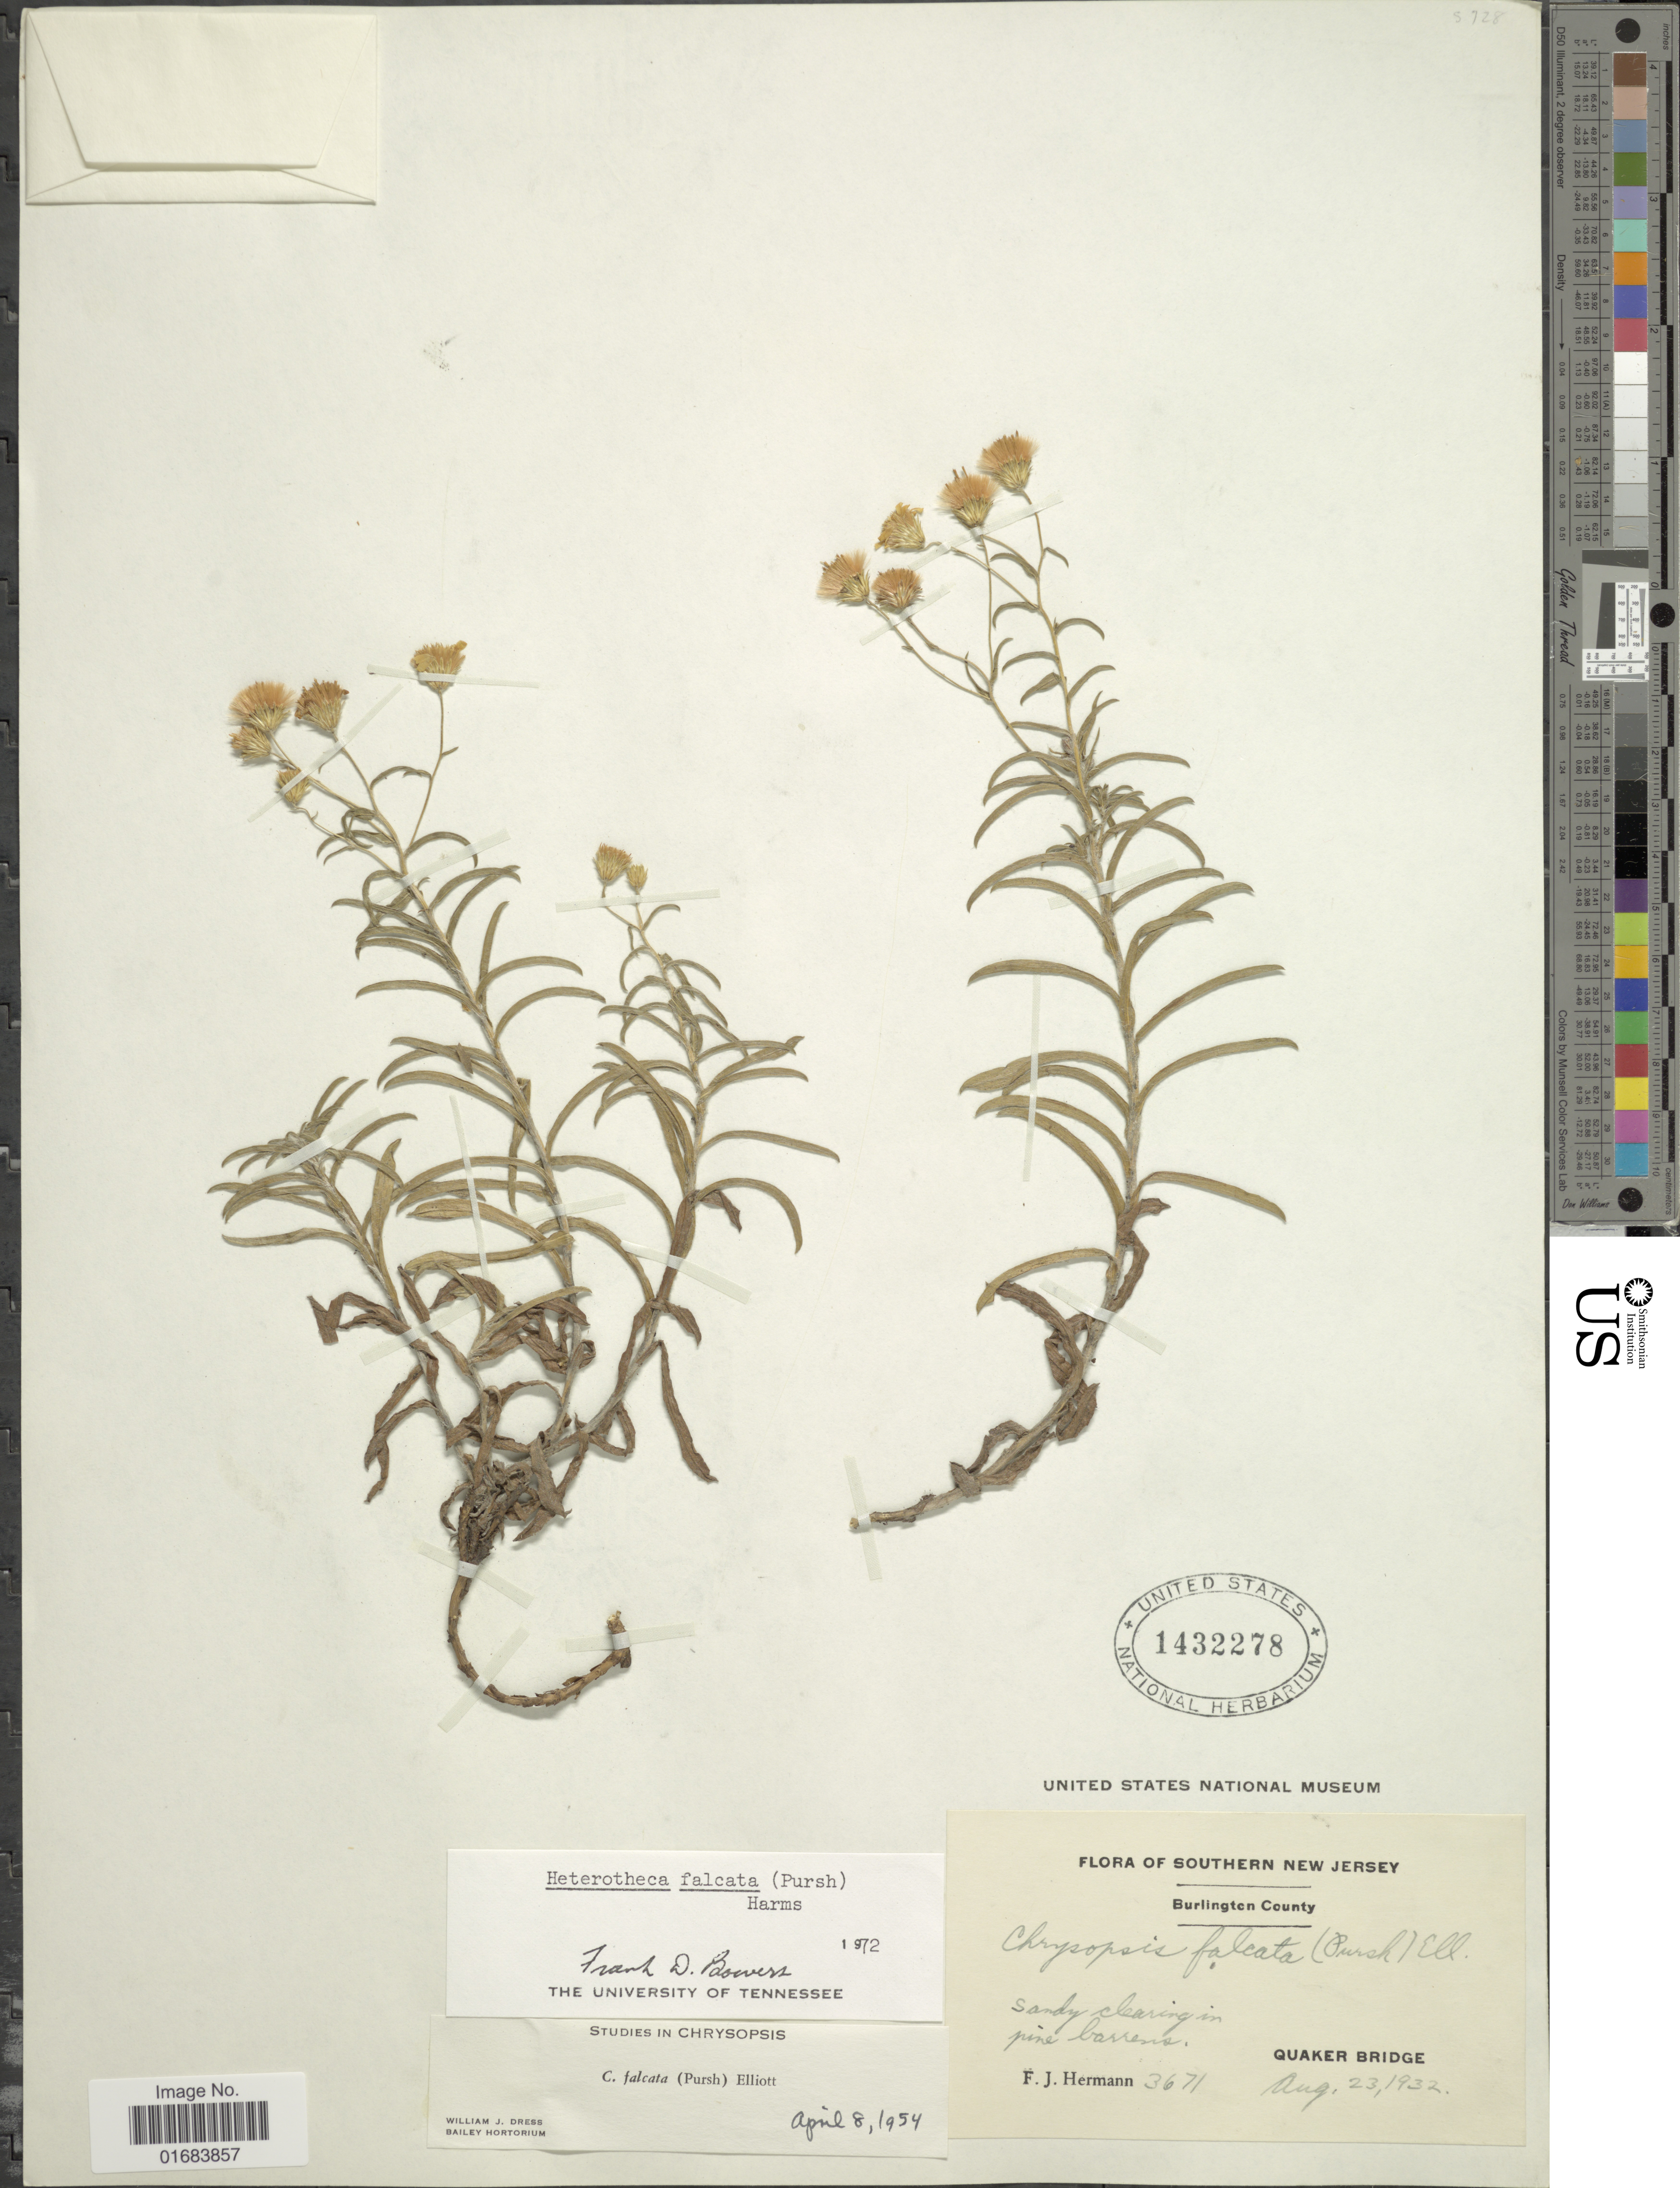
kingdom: Plantae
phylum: Tracheophyta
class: Magnoliopsida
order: Asterales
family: Asteraceae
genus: Pityopsis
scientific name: Pityopsis falcata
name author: (Pursh) Nutt.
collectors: F. J. Hermann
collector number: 3671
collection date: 1932-08-23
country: United States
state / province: New Jersey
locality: Burlington County, Quaker Bridge.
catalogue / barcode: US 1432278